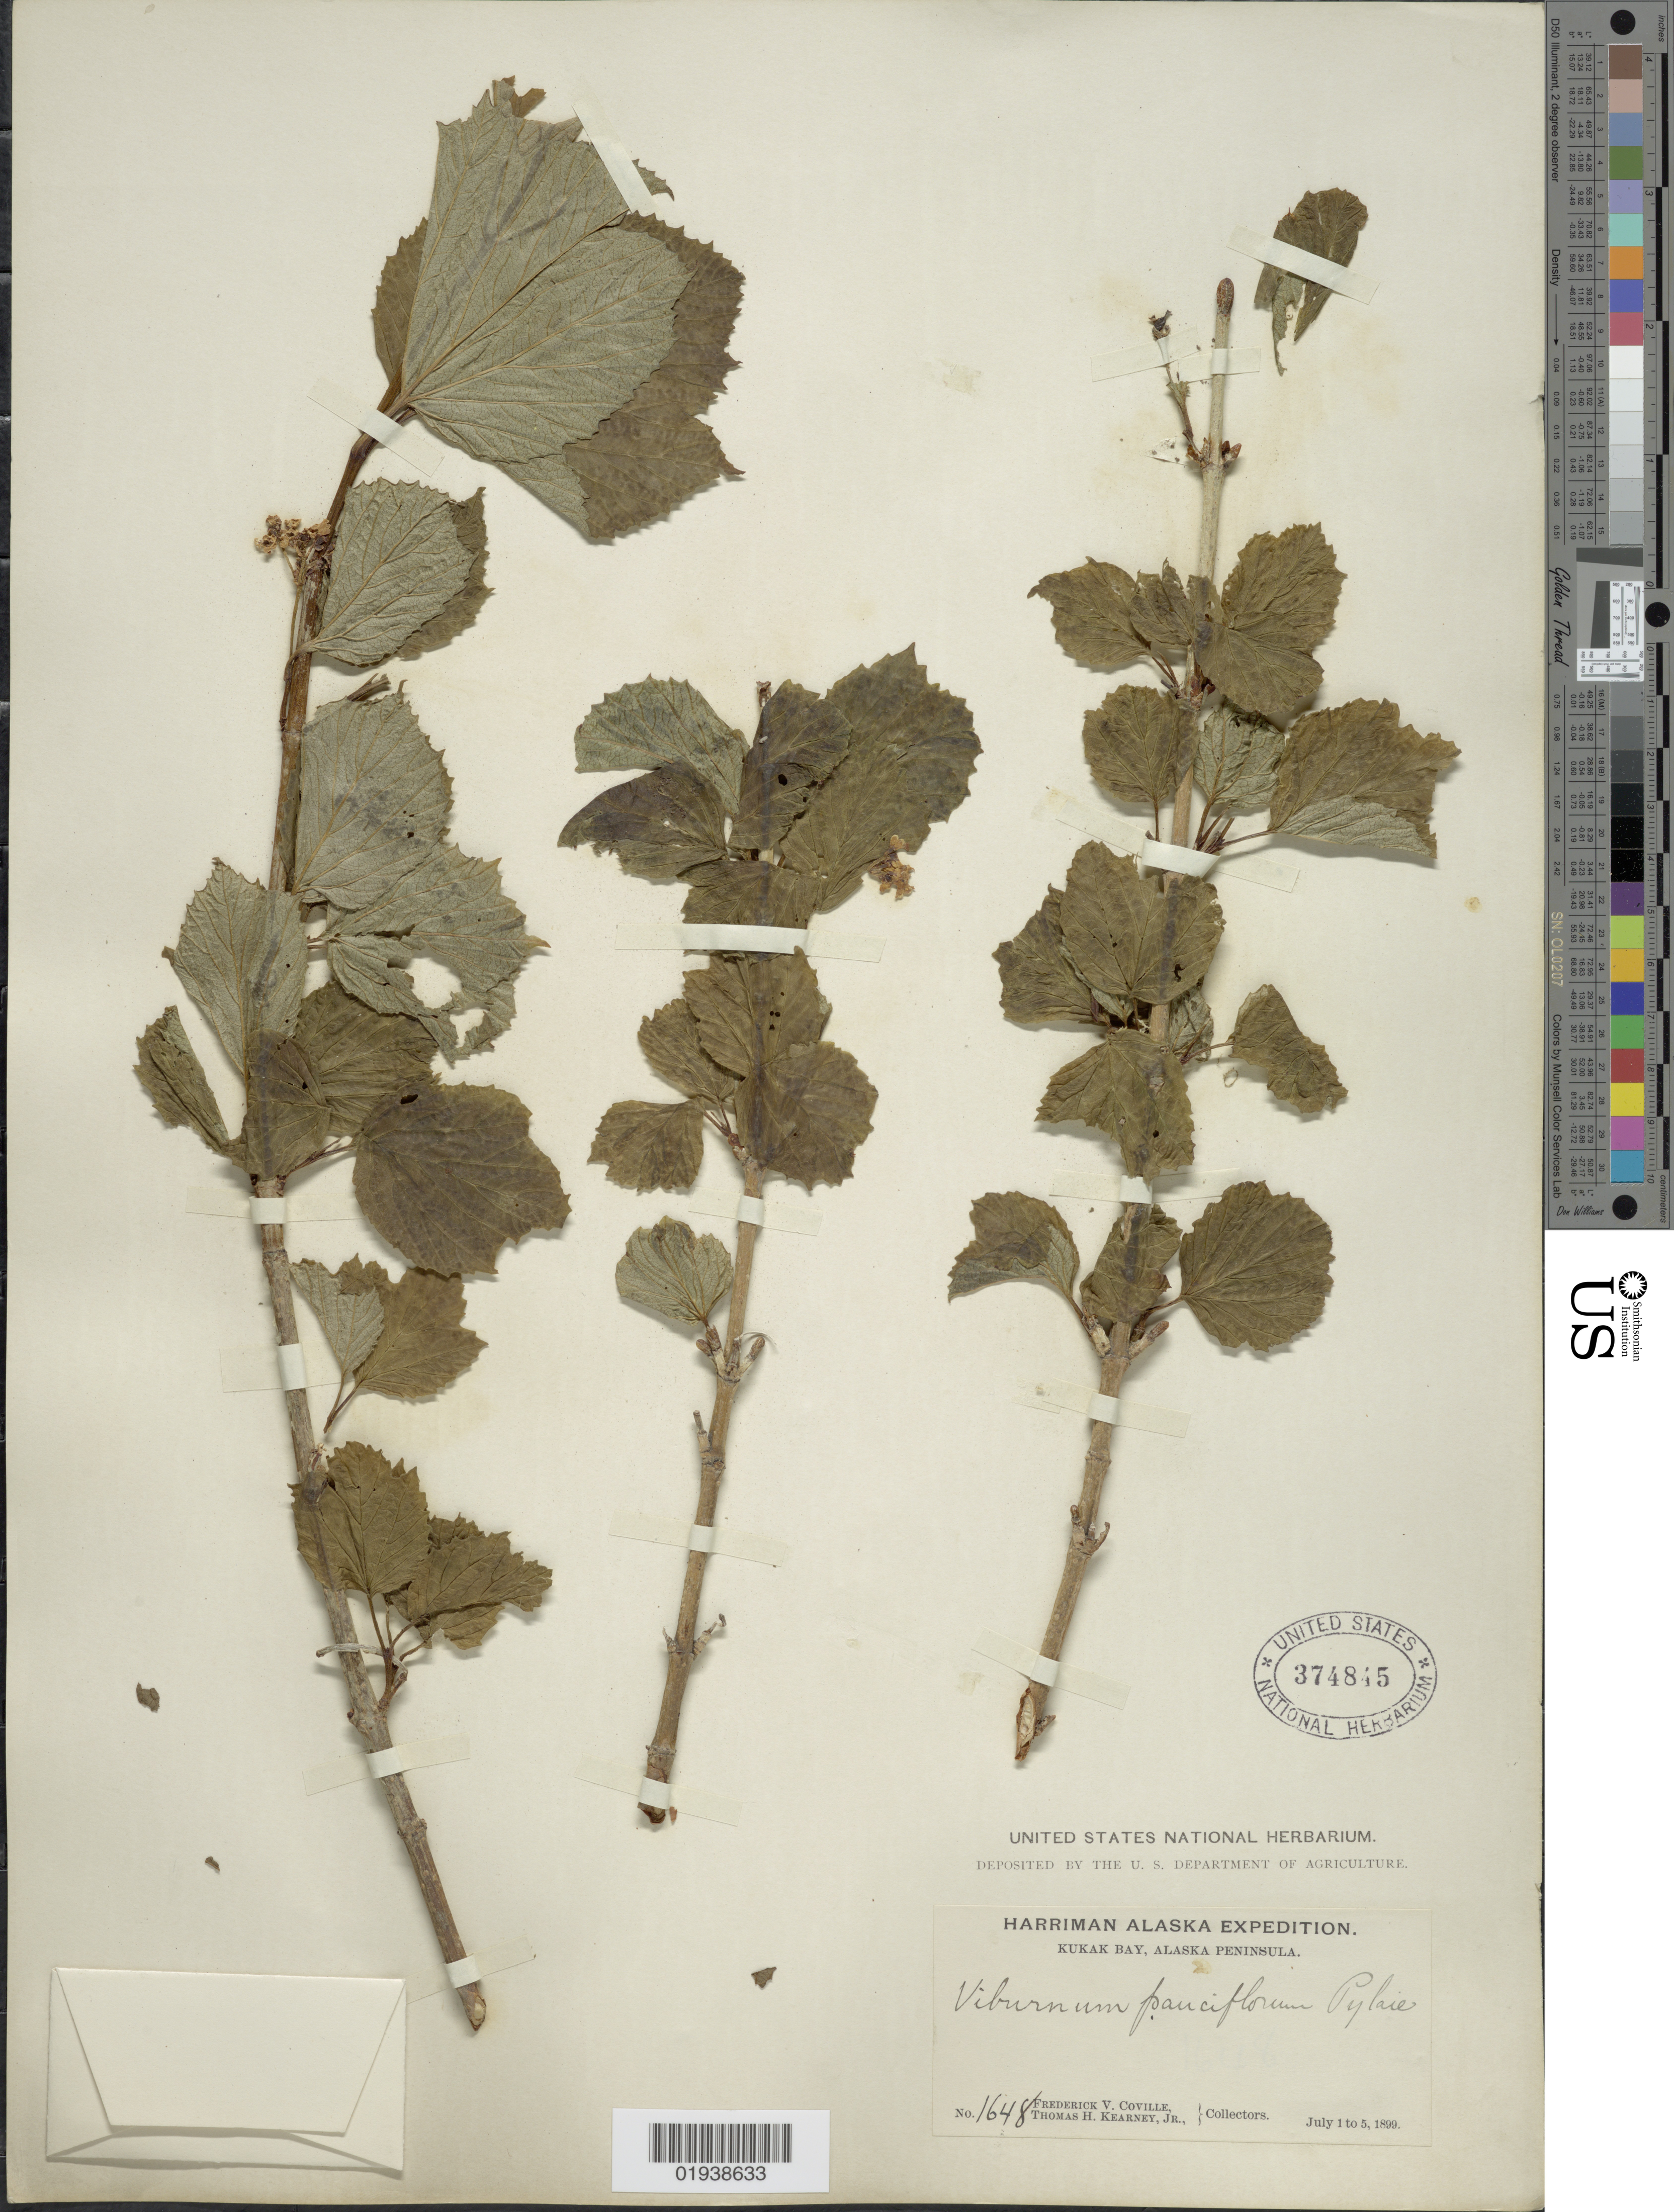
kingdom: Plantae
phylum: Tracheophyta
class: Magnoliopsida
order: Dipsacales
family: Viburnaceae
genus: Viburnum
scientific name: Viburnum edule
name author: (Michx.) Raf.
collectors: F. V. Coville & T. H. Kearney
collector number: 1648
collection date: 1899-07-01/1899-07-05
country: United States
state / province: Alaska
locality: Kukak Bay, Alaska Peninsula.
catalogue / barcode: US 374845